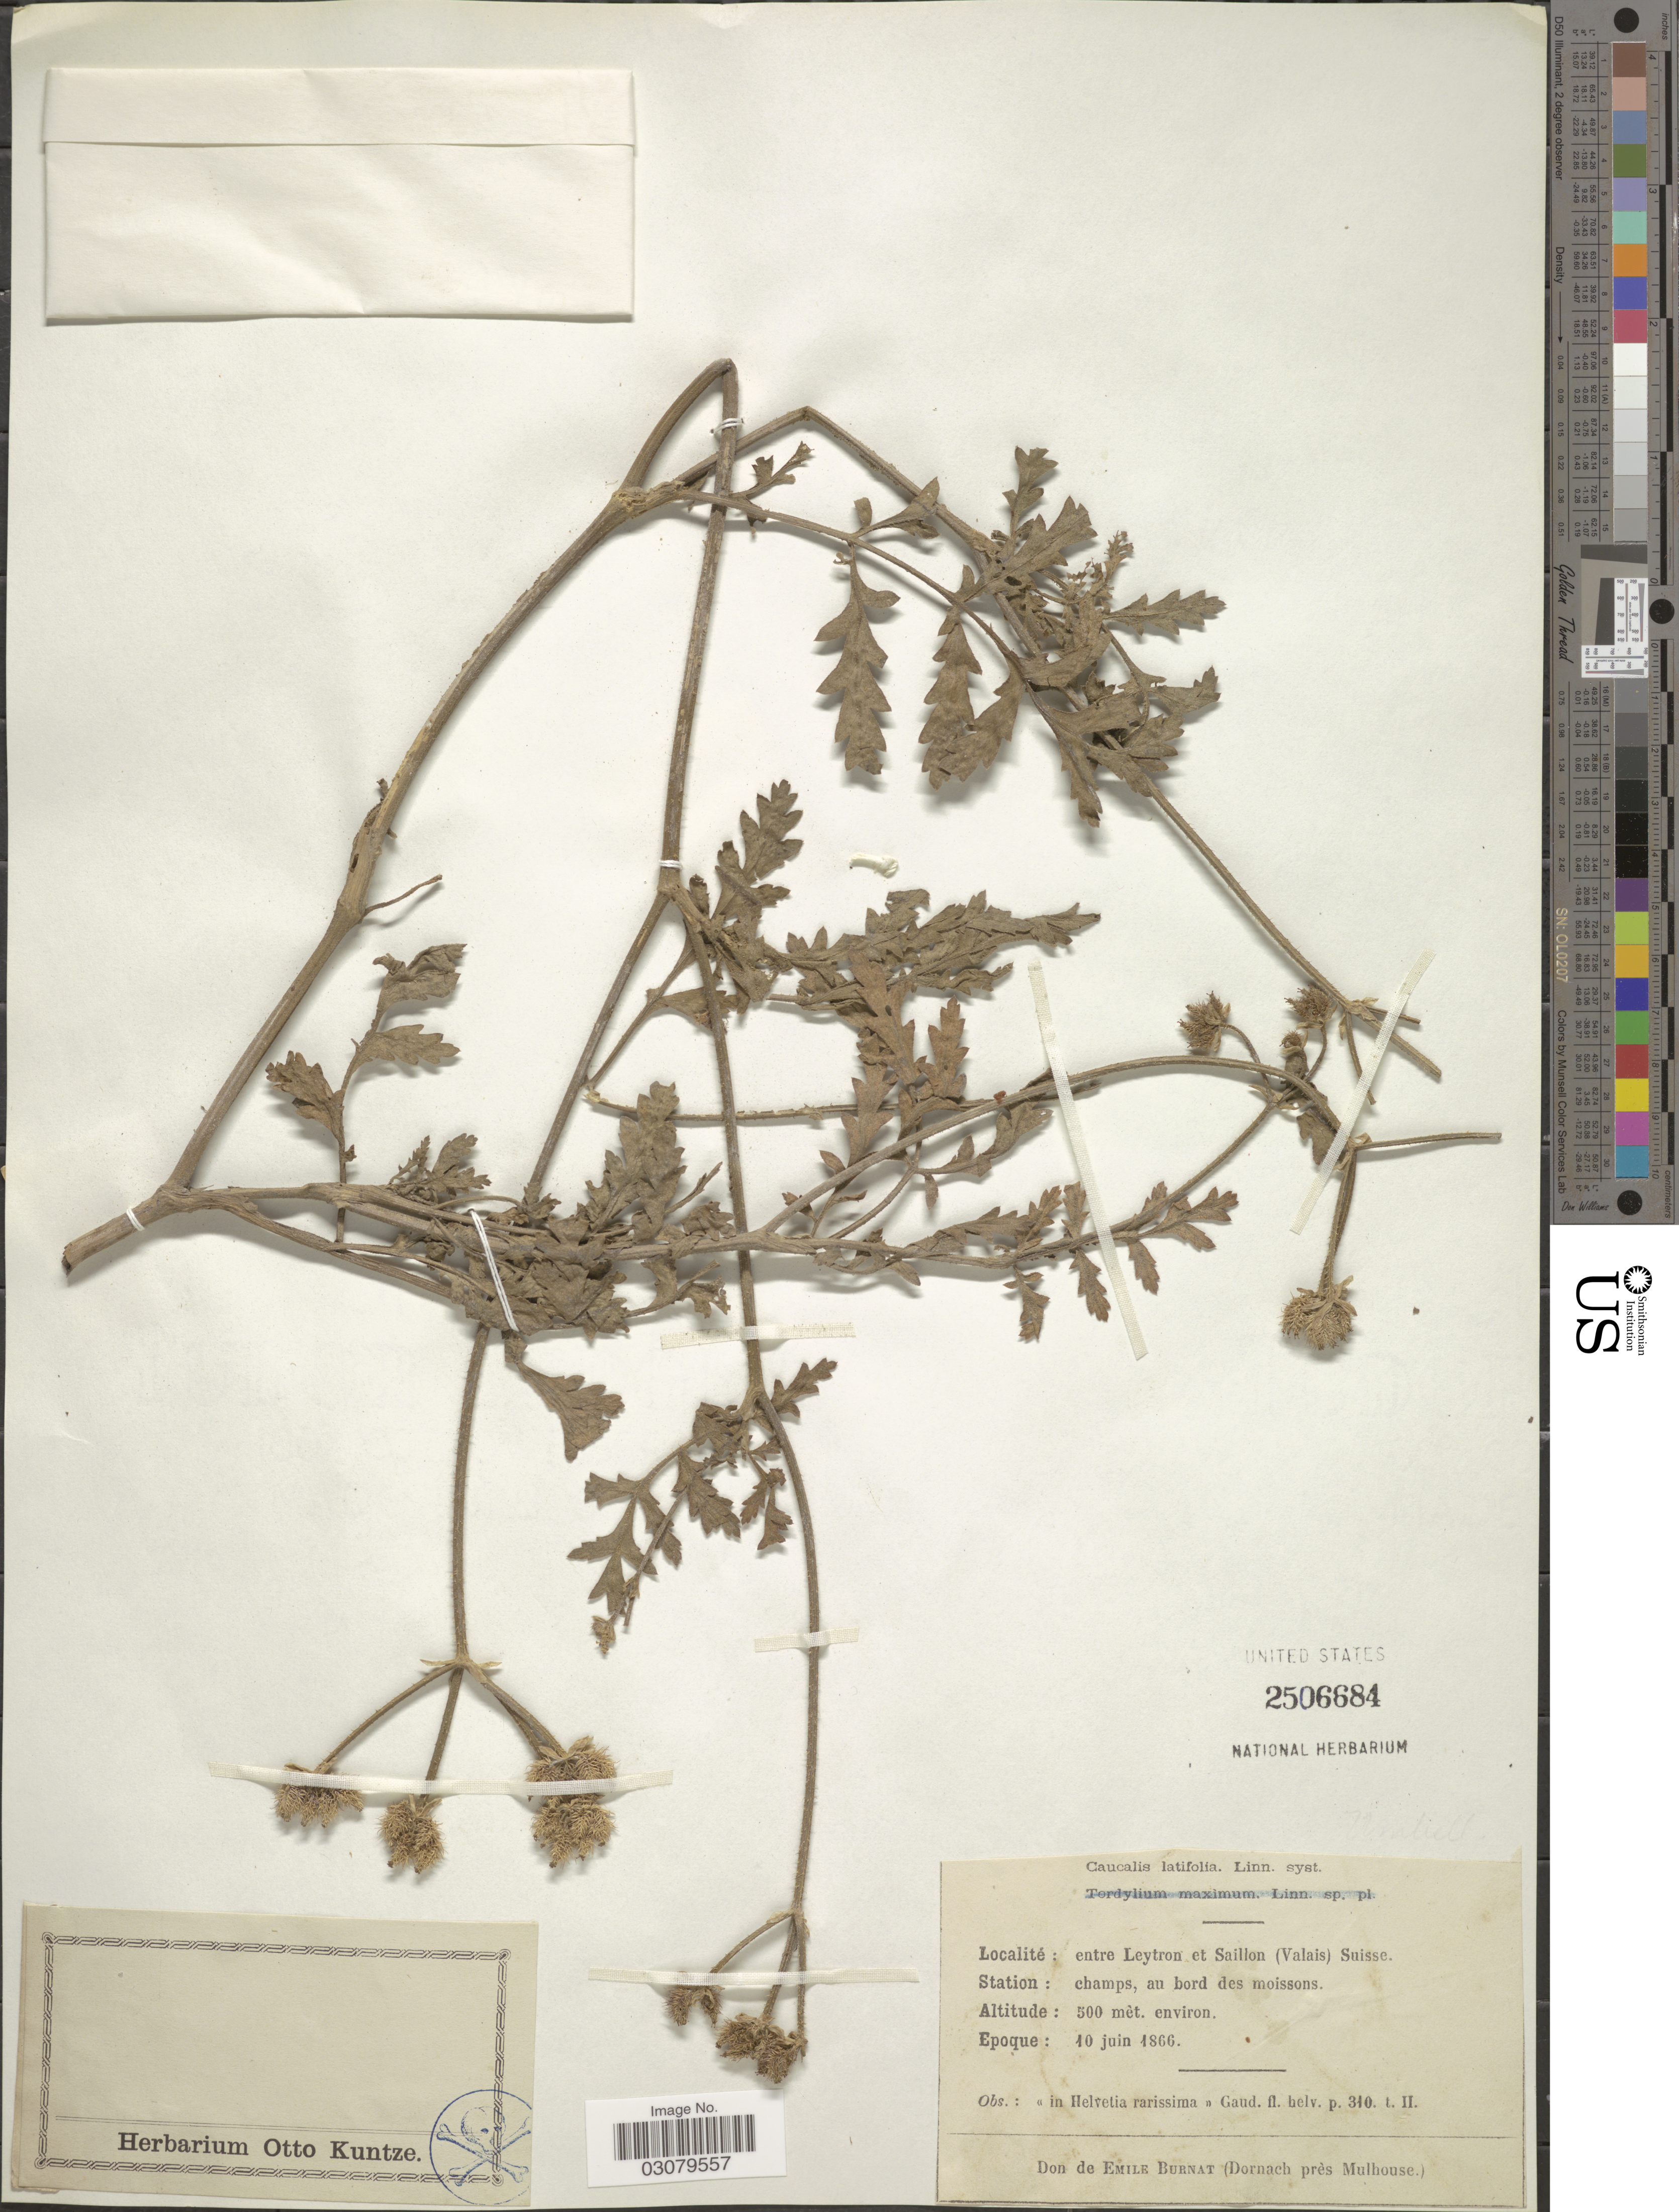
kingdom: Plantae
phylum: Tracheophyta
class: Magnoliopsida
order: Apiales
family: Apiaceae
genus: Caucalis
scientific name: Caucalis latifolia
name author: L.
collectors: -. Gaud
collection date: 1866-06-10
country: Switzerland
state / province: Valais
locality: Entre Leytron et Saillon Suisse.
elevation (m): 500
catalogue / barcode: US 2506684